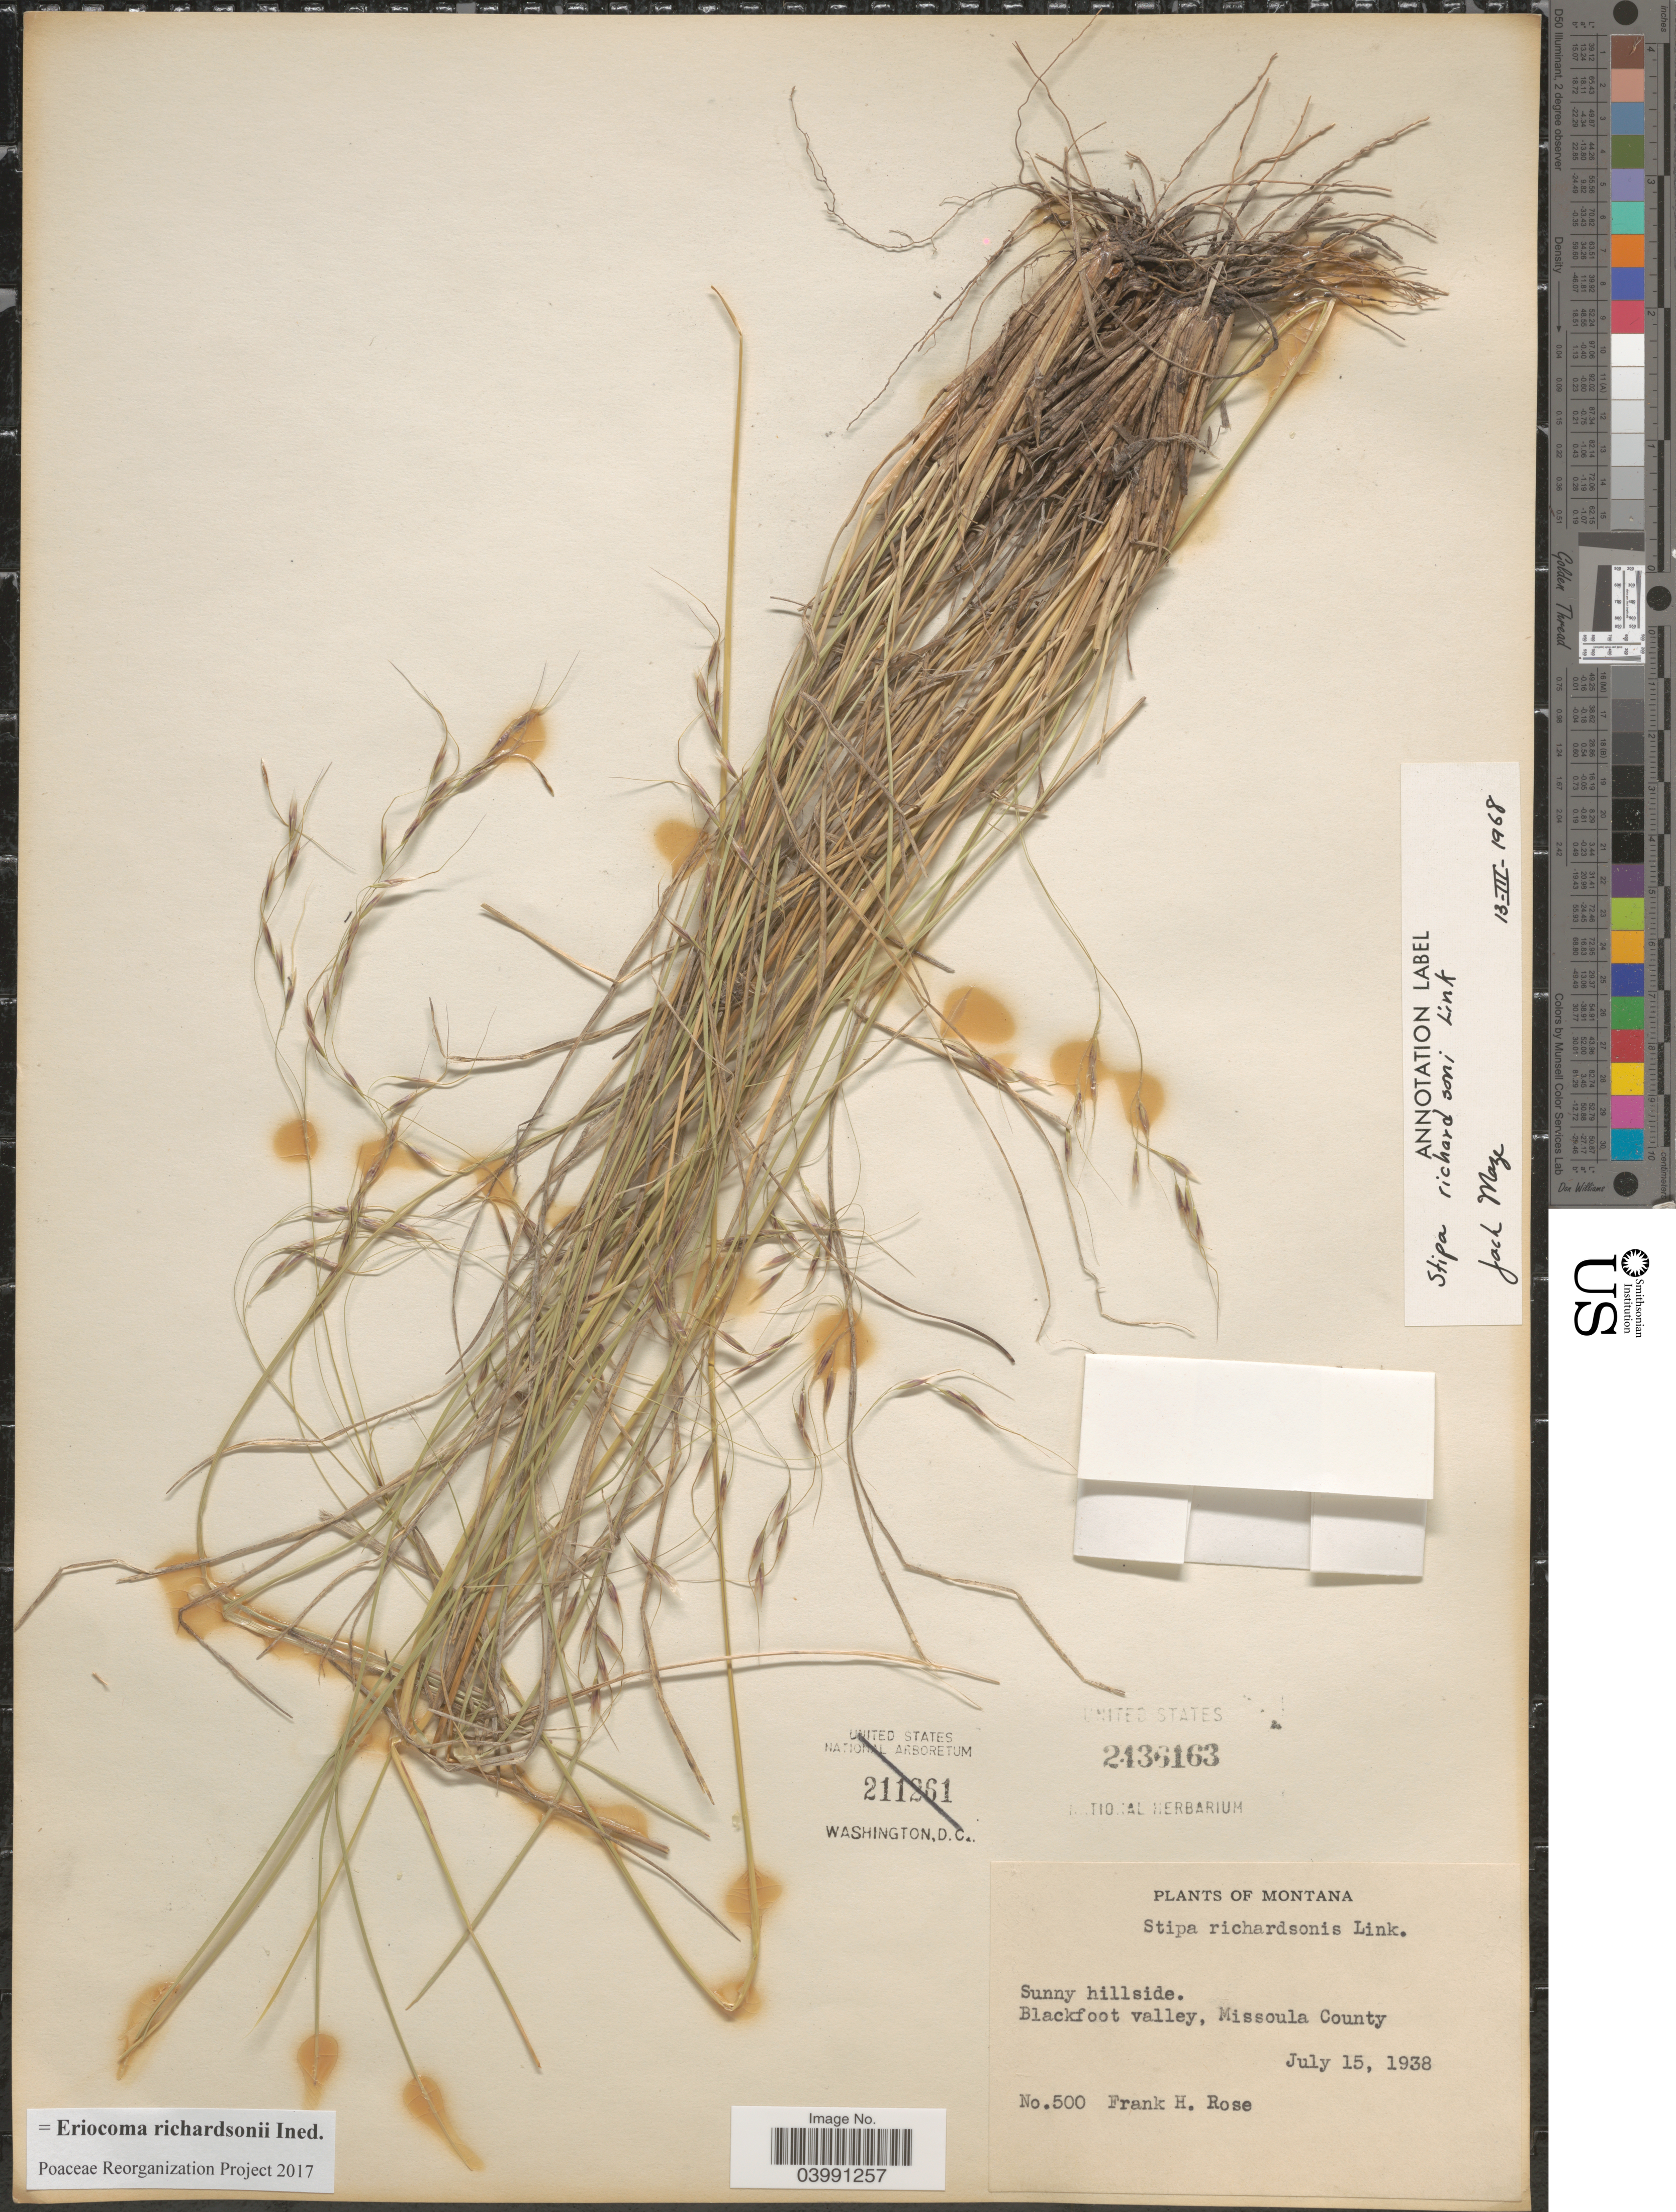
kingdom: Plantae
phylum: Tracheophyta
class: Liliopsida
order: Poales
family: Poaceae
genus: Eriocoma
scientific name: Eriocoma richardsonii ined.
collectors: F. H. Rose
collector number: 500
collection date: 1938-07-15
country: United States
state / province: Montana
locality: Blackfoot valley, Missoula County.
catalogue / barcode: US 2436163